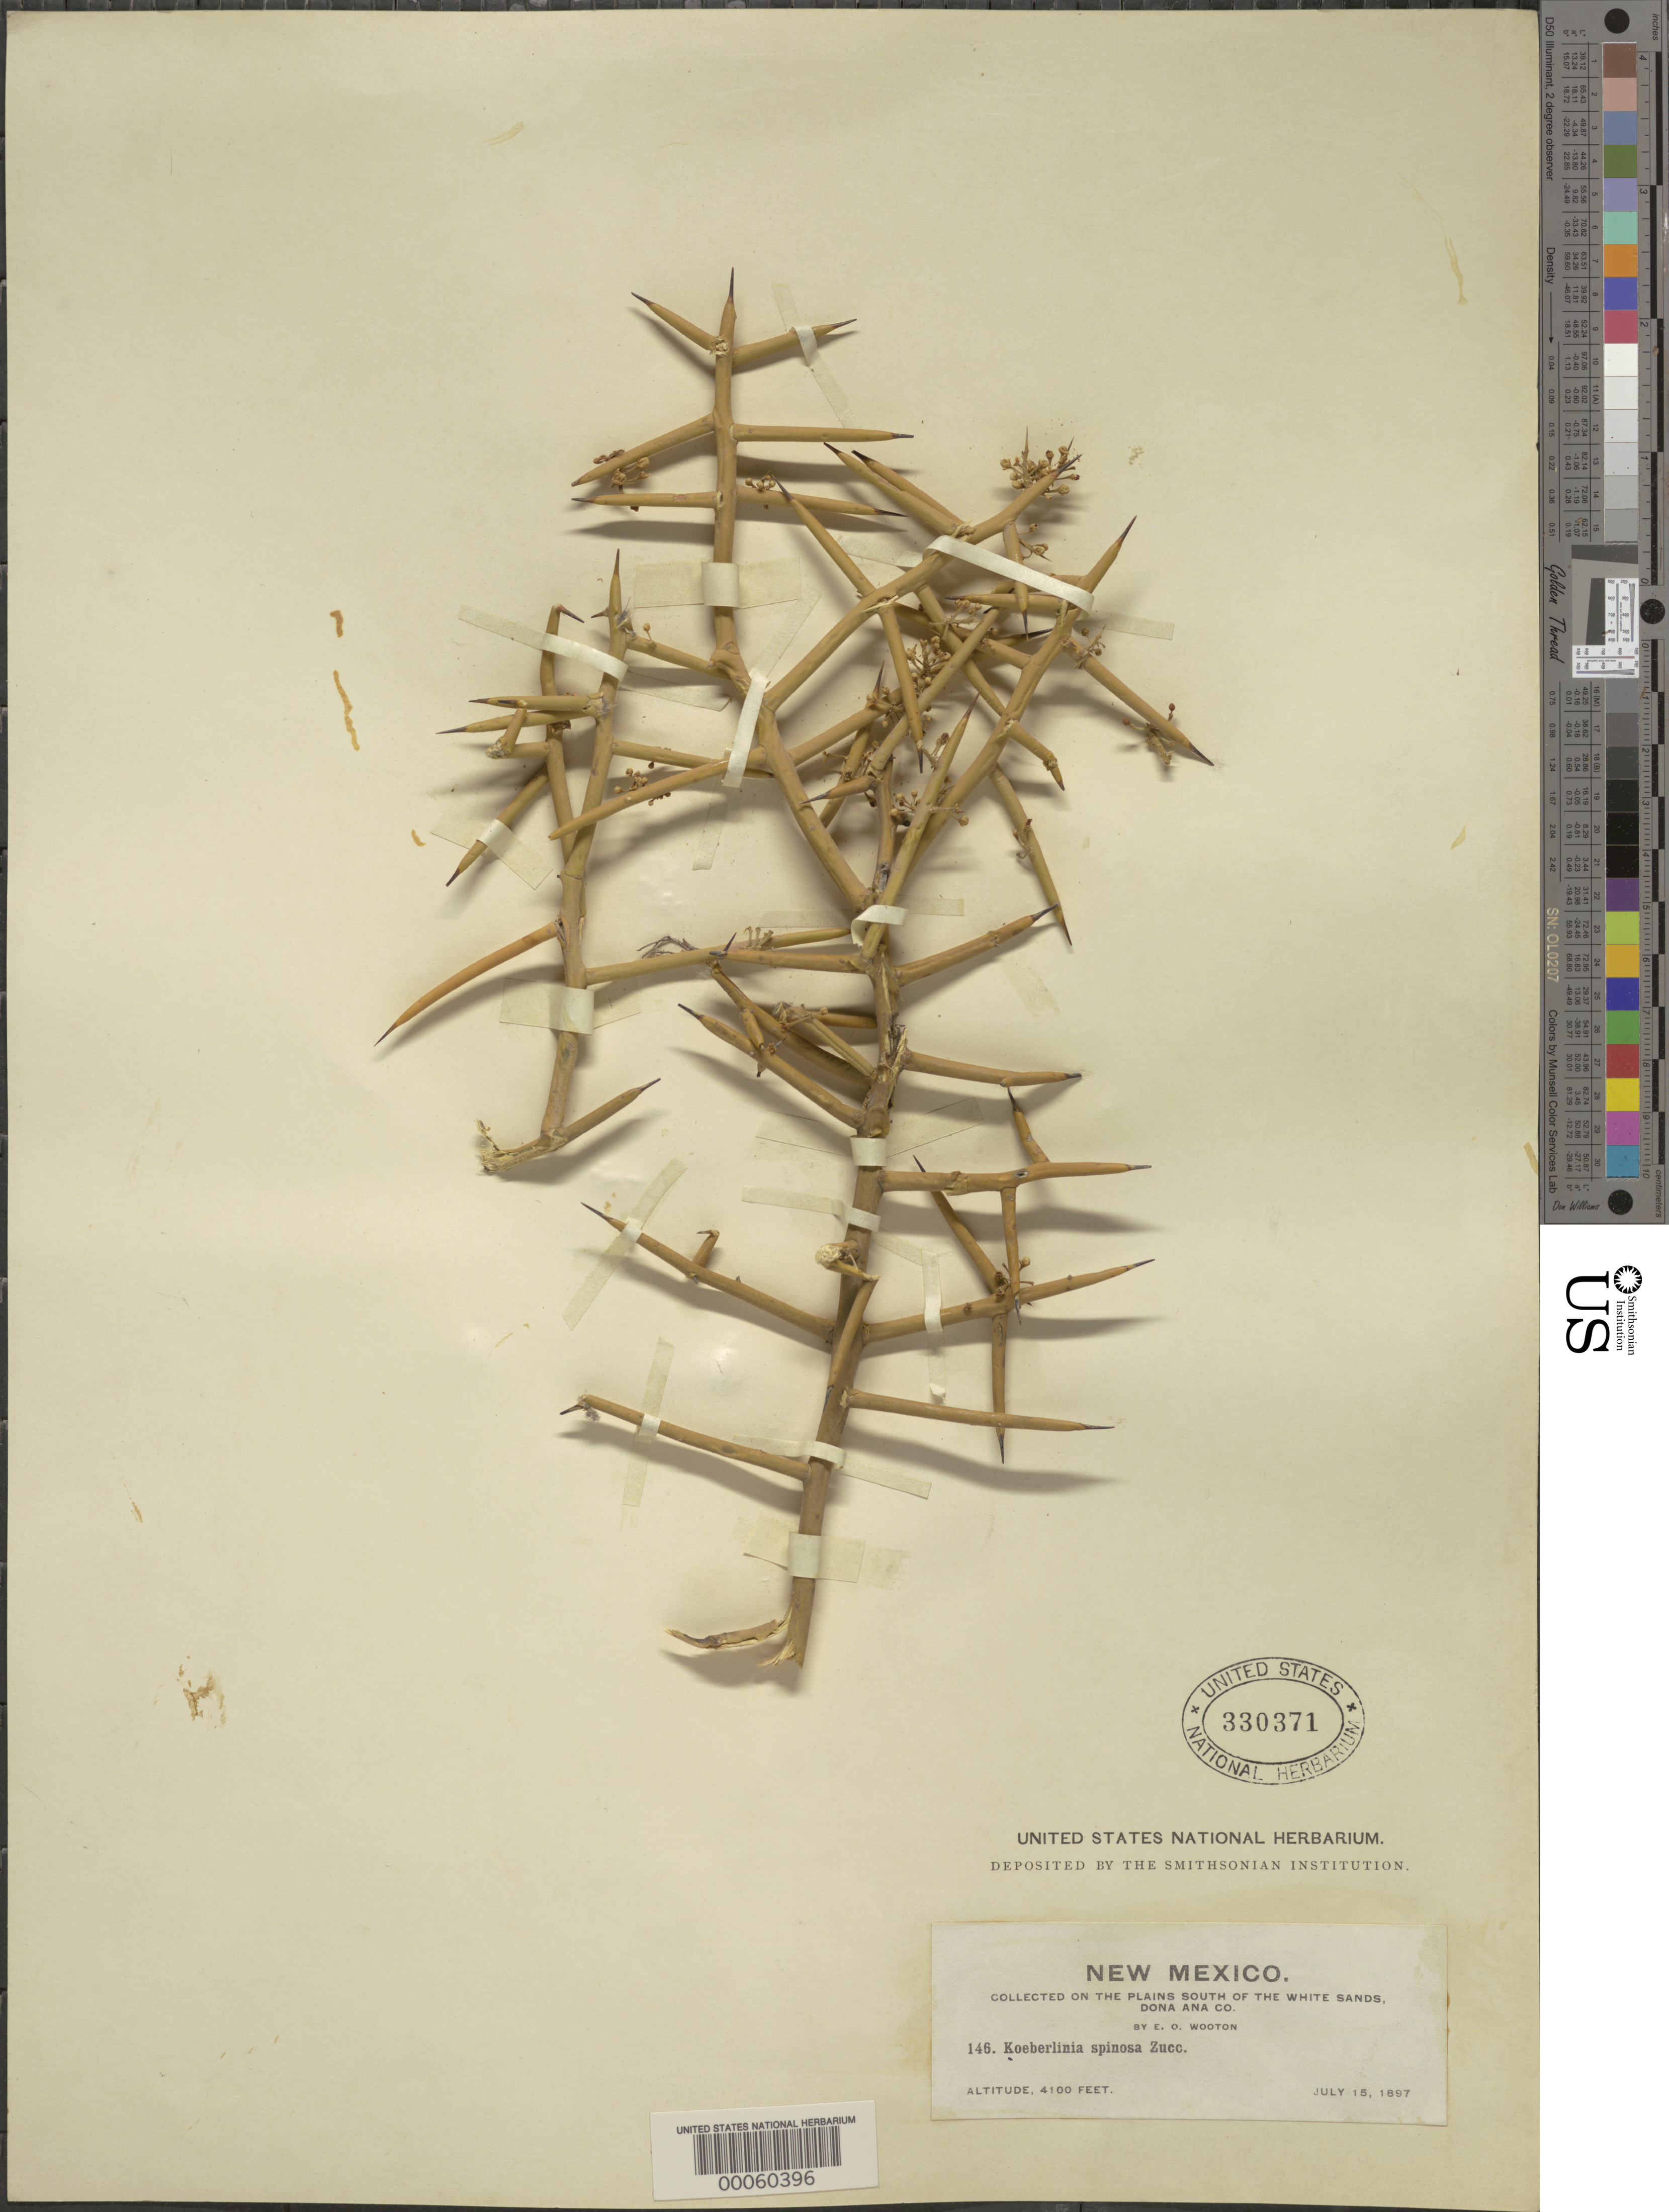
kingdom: Plantae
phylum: Tracheophyta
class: Magnoliopsida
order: Brassicales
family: Koeberliniaceae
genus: Koeberlinia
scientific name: Koeberlinia spinosa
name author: Zucc.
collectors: E. O. Wooton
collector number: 146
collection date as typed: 15 Jul 1897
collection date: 1897-07-15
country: United States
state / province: New Mexico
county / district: Dona Ana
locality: On the plains s of the white sands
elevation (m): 1250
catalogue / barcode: US 330371